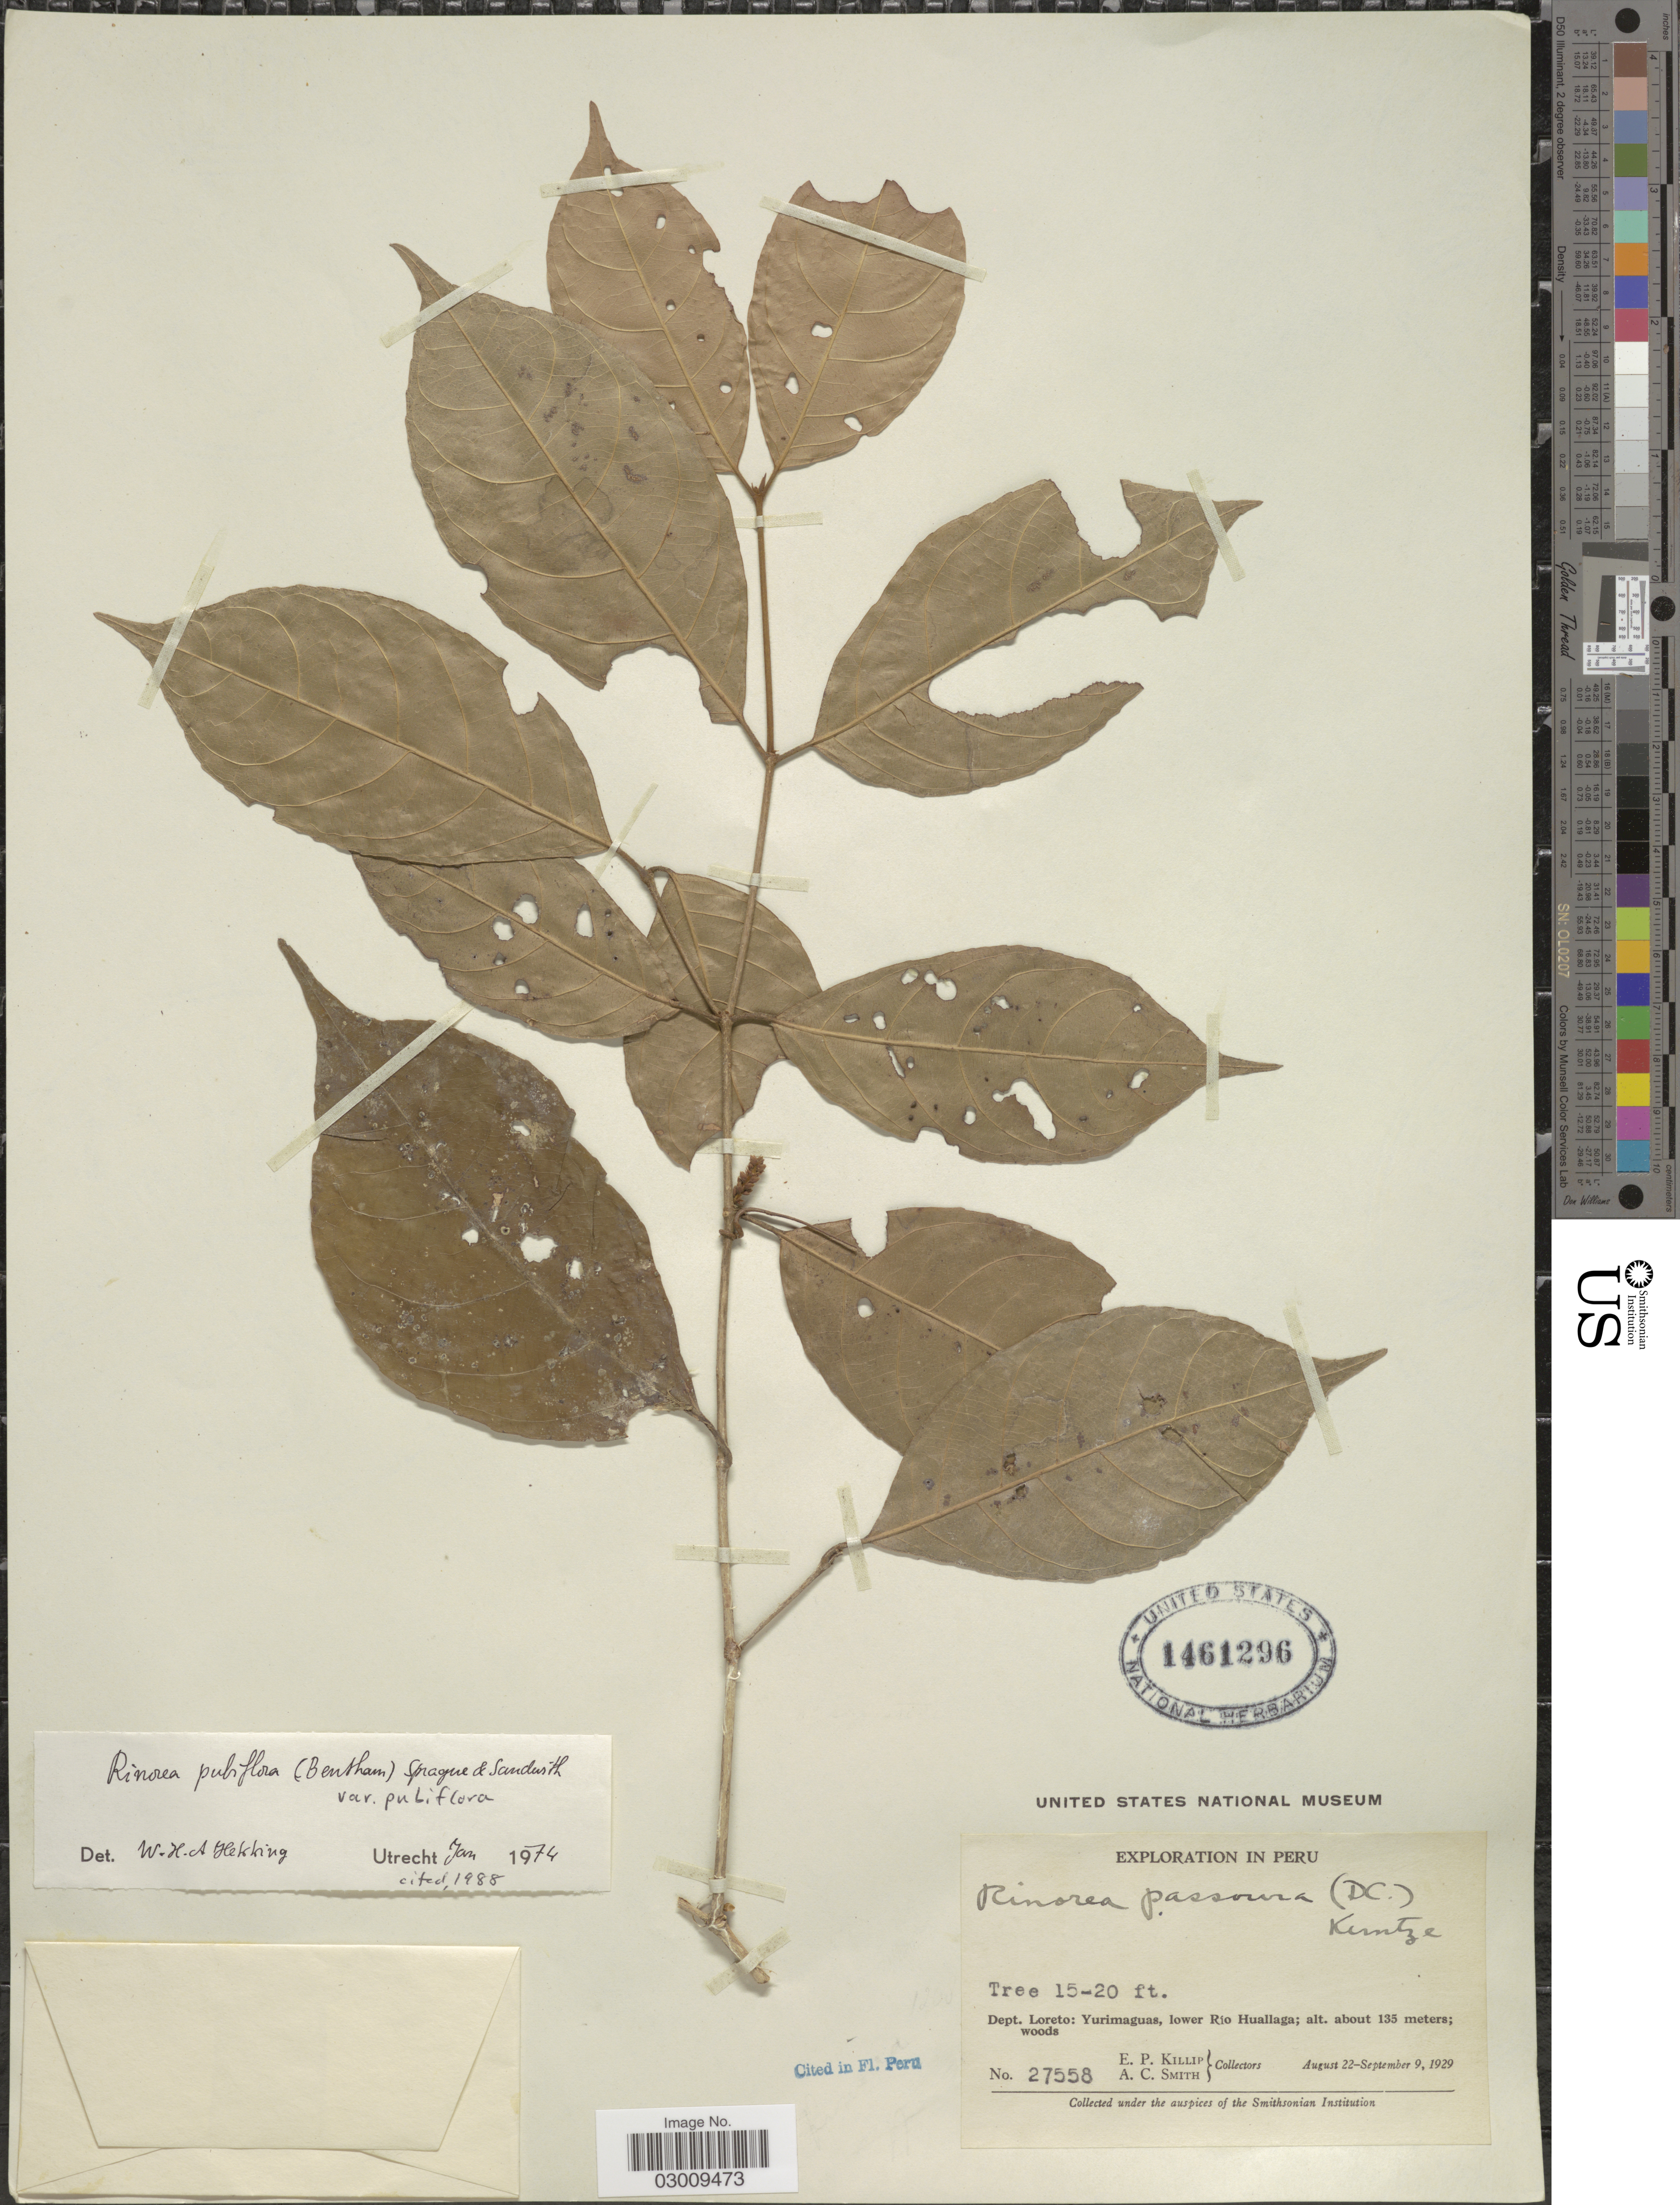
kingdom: Plantae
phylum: Tracheophyta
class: Magnoliopsida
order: Malpighiales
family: Violaceae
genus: Rinorea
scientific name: Rinorea pubiflora var. pubiflora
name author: (Benth.) Sprague & Sandwith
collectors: E. P. Killip & A. C. Smith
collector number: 27558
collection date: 1929-08-22/1929-09-09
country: Peru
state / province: Loreto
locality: Dept. Loreto: Yurimaguas, lower Río Huallaga.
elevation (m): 135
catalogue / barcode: US 1461296